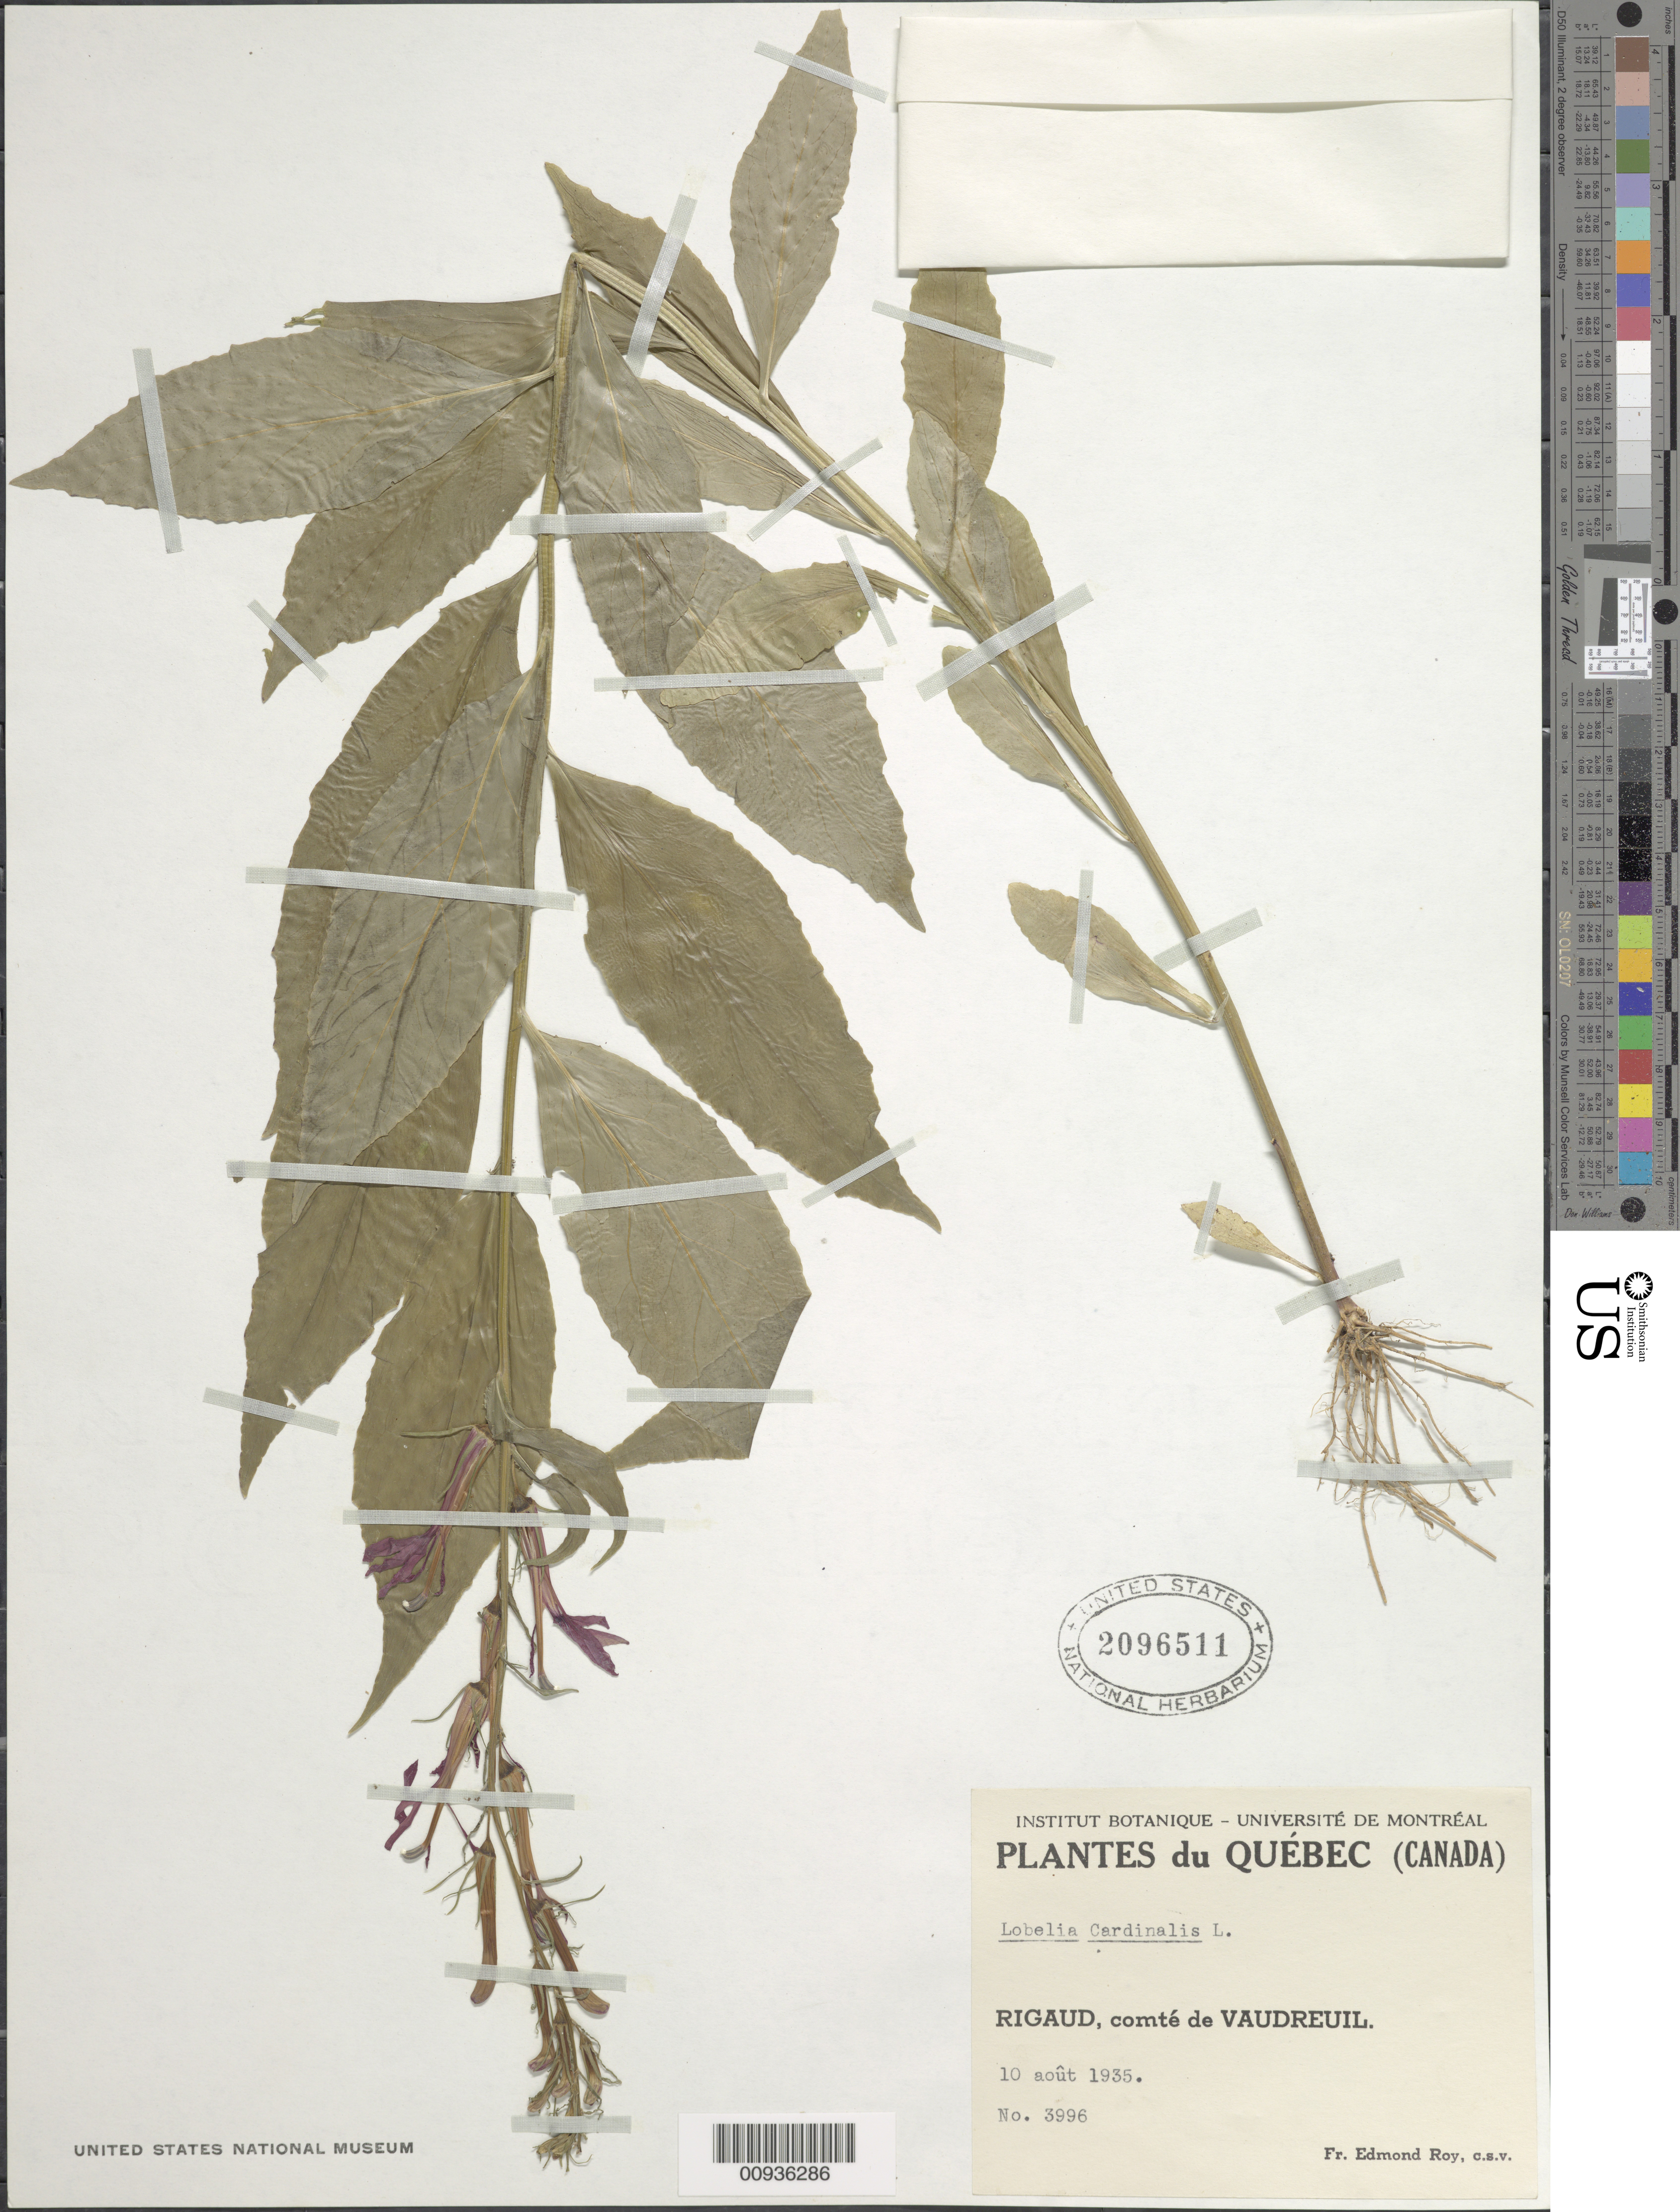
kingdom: Plantae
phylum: Tracheophyta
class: Magnoliopsida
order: Asterales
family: Campanulaceae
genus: Lobelia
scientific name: Lobelia cardinalis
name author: L.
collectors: B. Roy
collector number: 3996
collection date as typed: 10 Aug 1935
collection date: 1935-08-10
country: Canada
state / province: Quebec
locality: Rigaud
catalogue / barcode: US 2096511